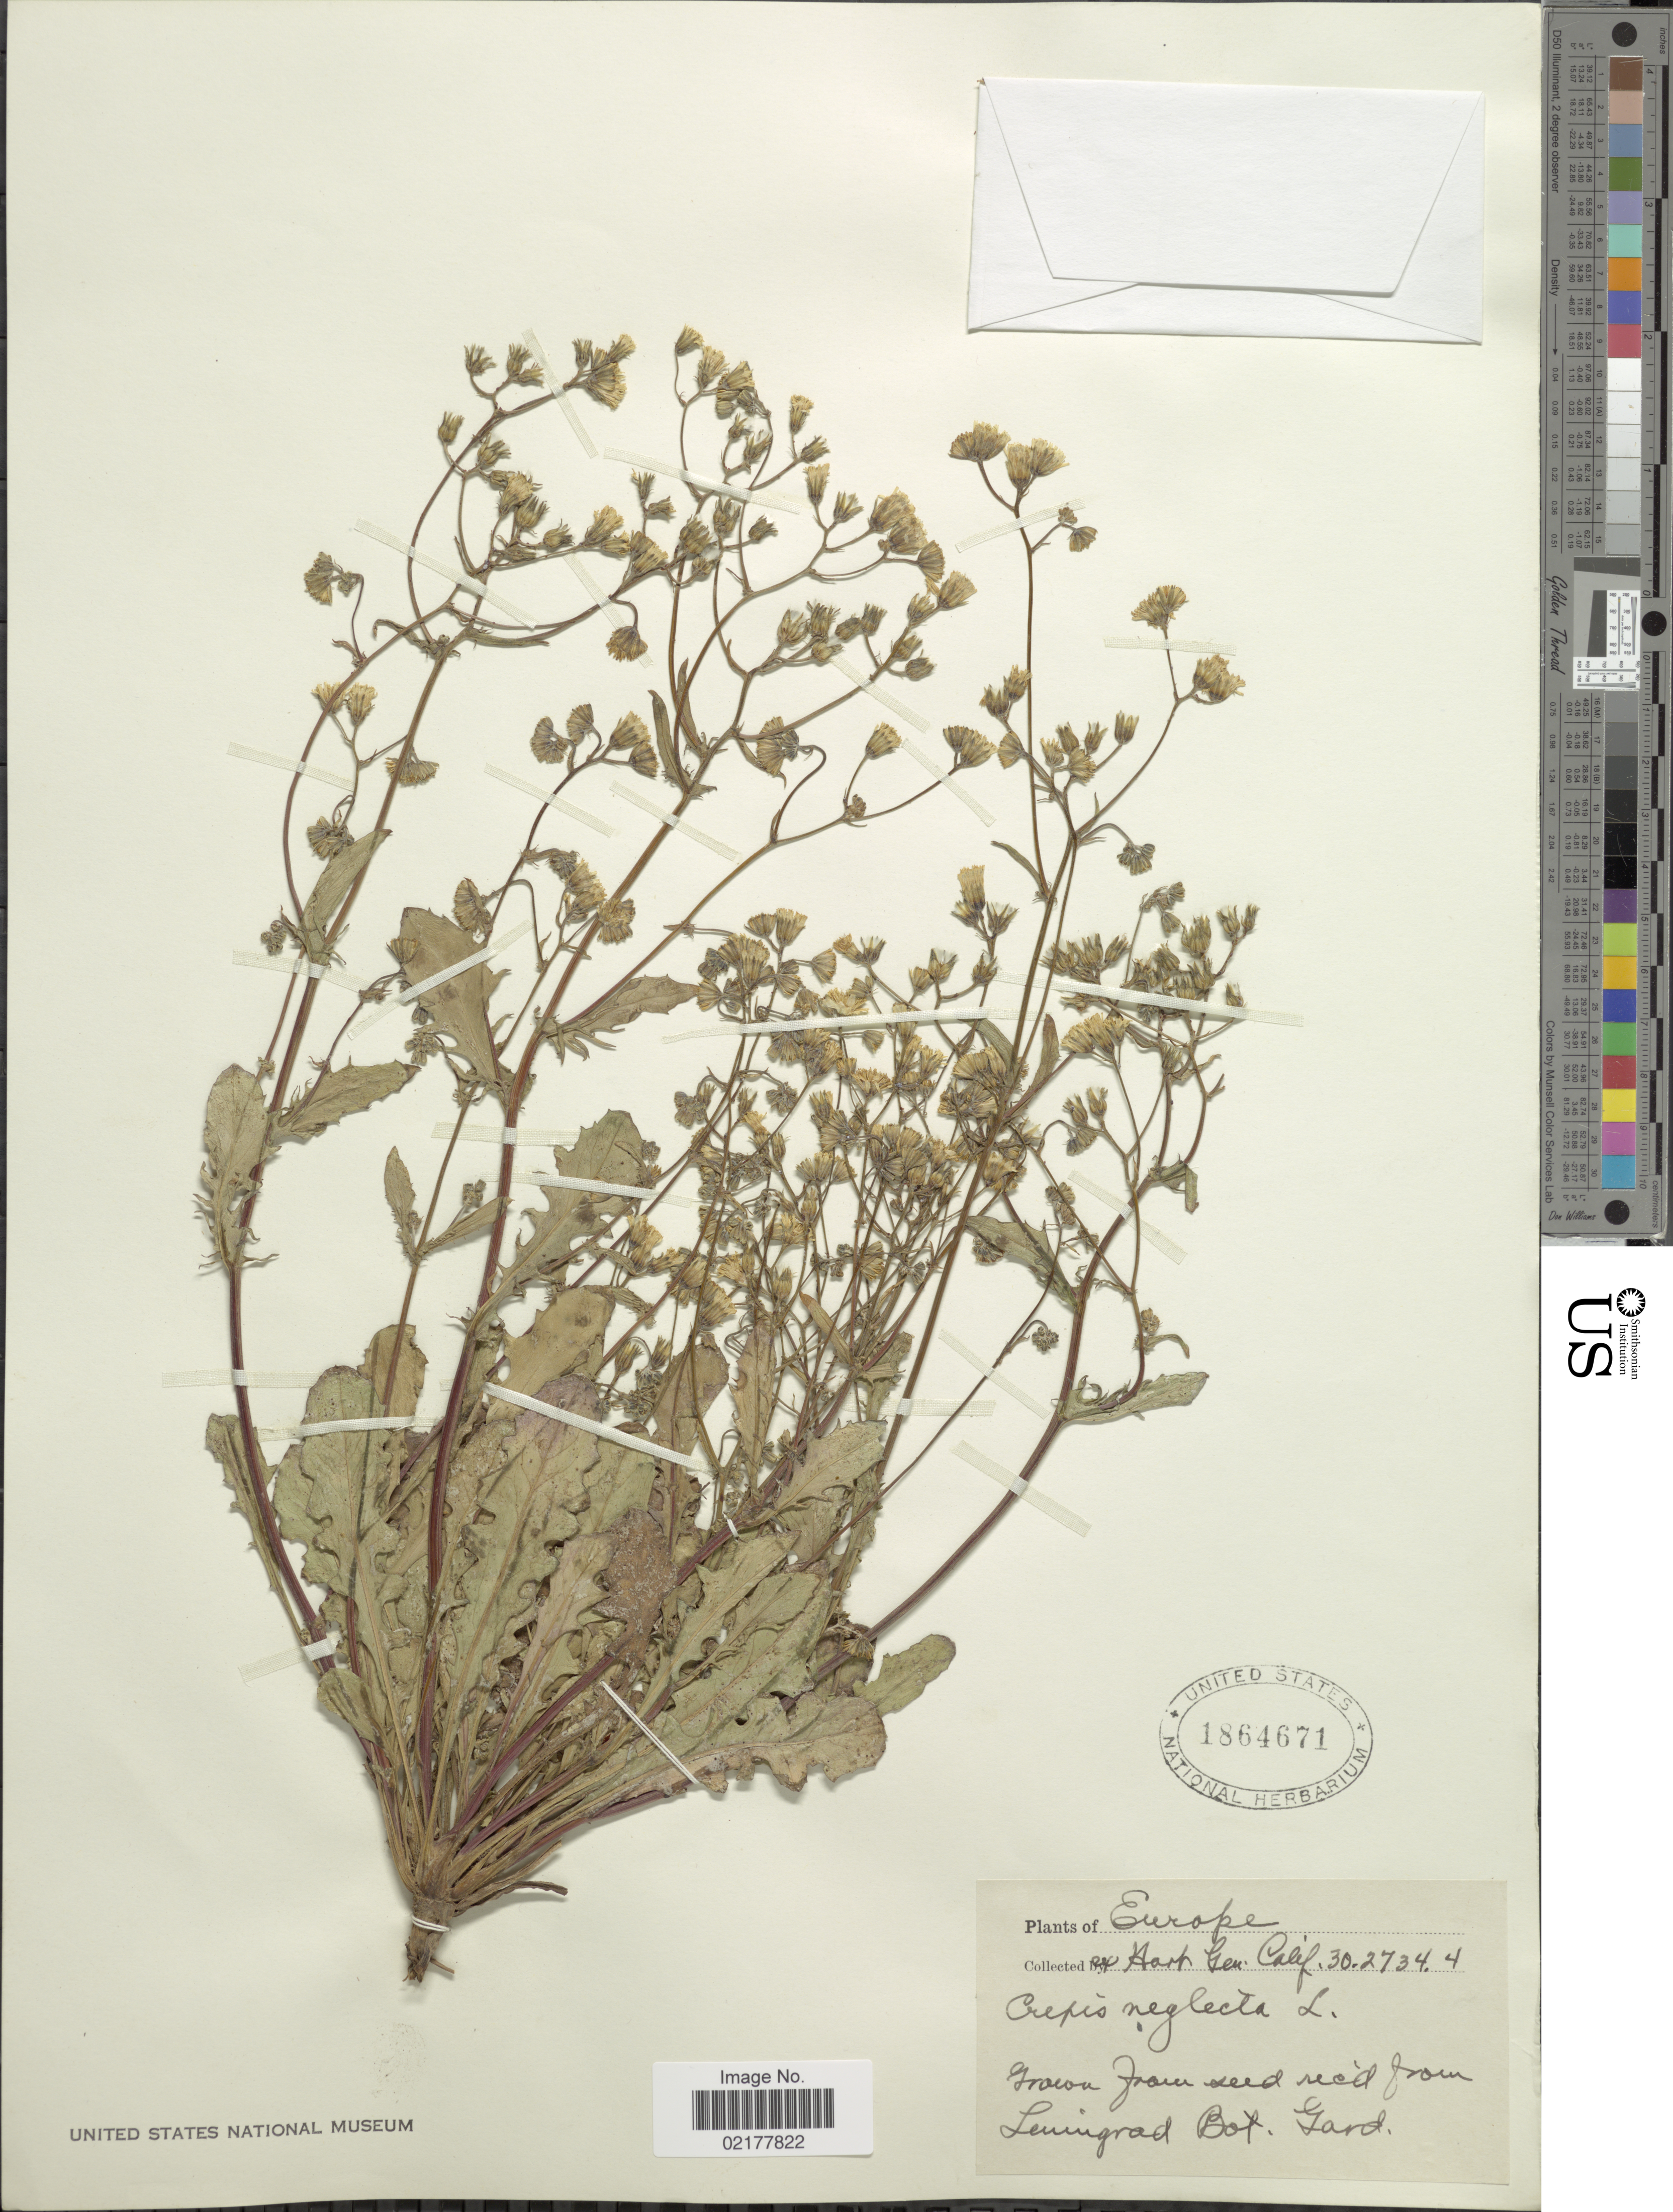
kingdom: Plantae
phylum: Tracheophyta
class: Magnoliopsida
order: Asterales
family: Asteraceae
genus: Crepis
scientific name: Crepis neglecta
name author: L.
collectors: Hort. Gen. Calif.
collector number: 3027347?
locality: Europe [unsure placement]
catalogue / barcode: US 1864671